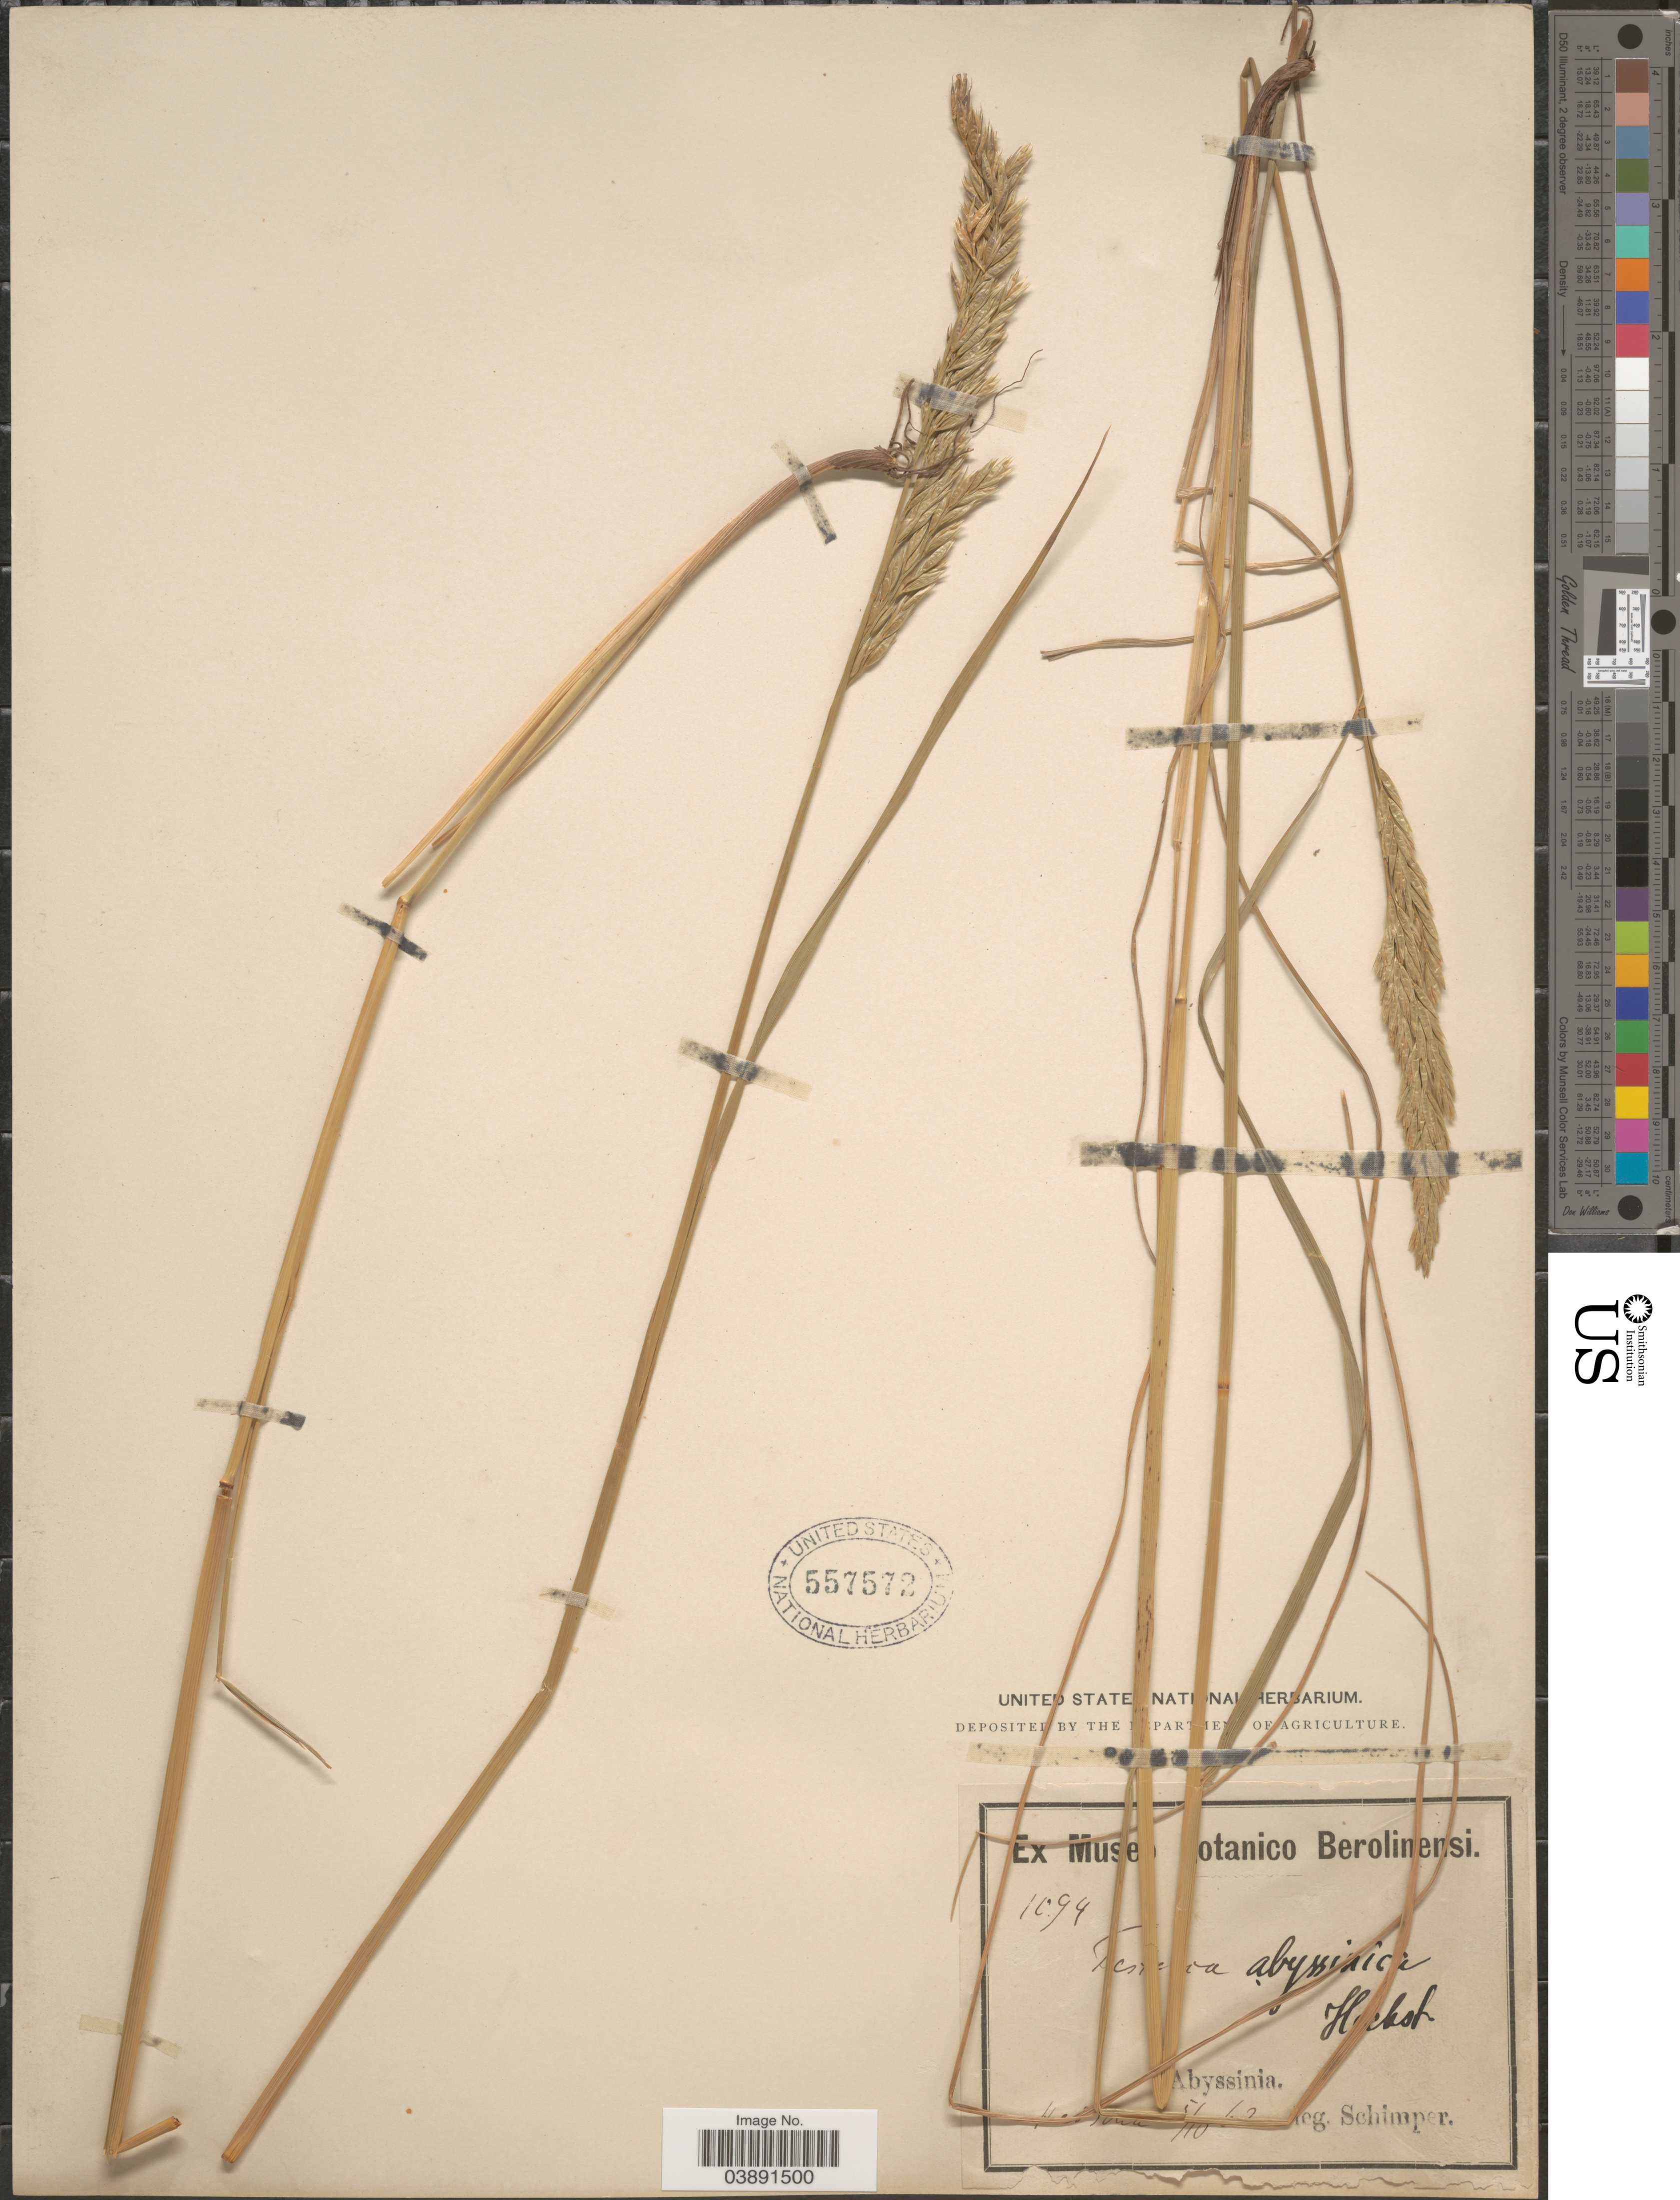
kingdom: Plantae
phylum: Tracheophyta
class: Liliopsida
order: Poales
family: Poaceae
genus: Festuca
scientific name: Festuca abyssinica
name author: Hochst. ex A. Rich.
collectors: -. Schimper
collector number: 1094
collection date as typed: Transcribed d/m/y: 5/10/62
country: Ethiopia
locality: Abyssinia. [illegible text].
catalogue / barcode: US 557572